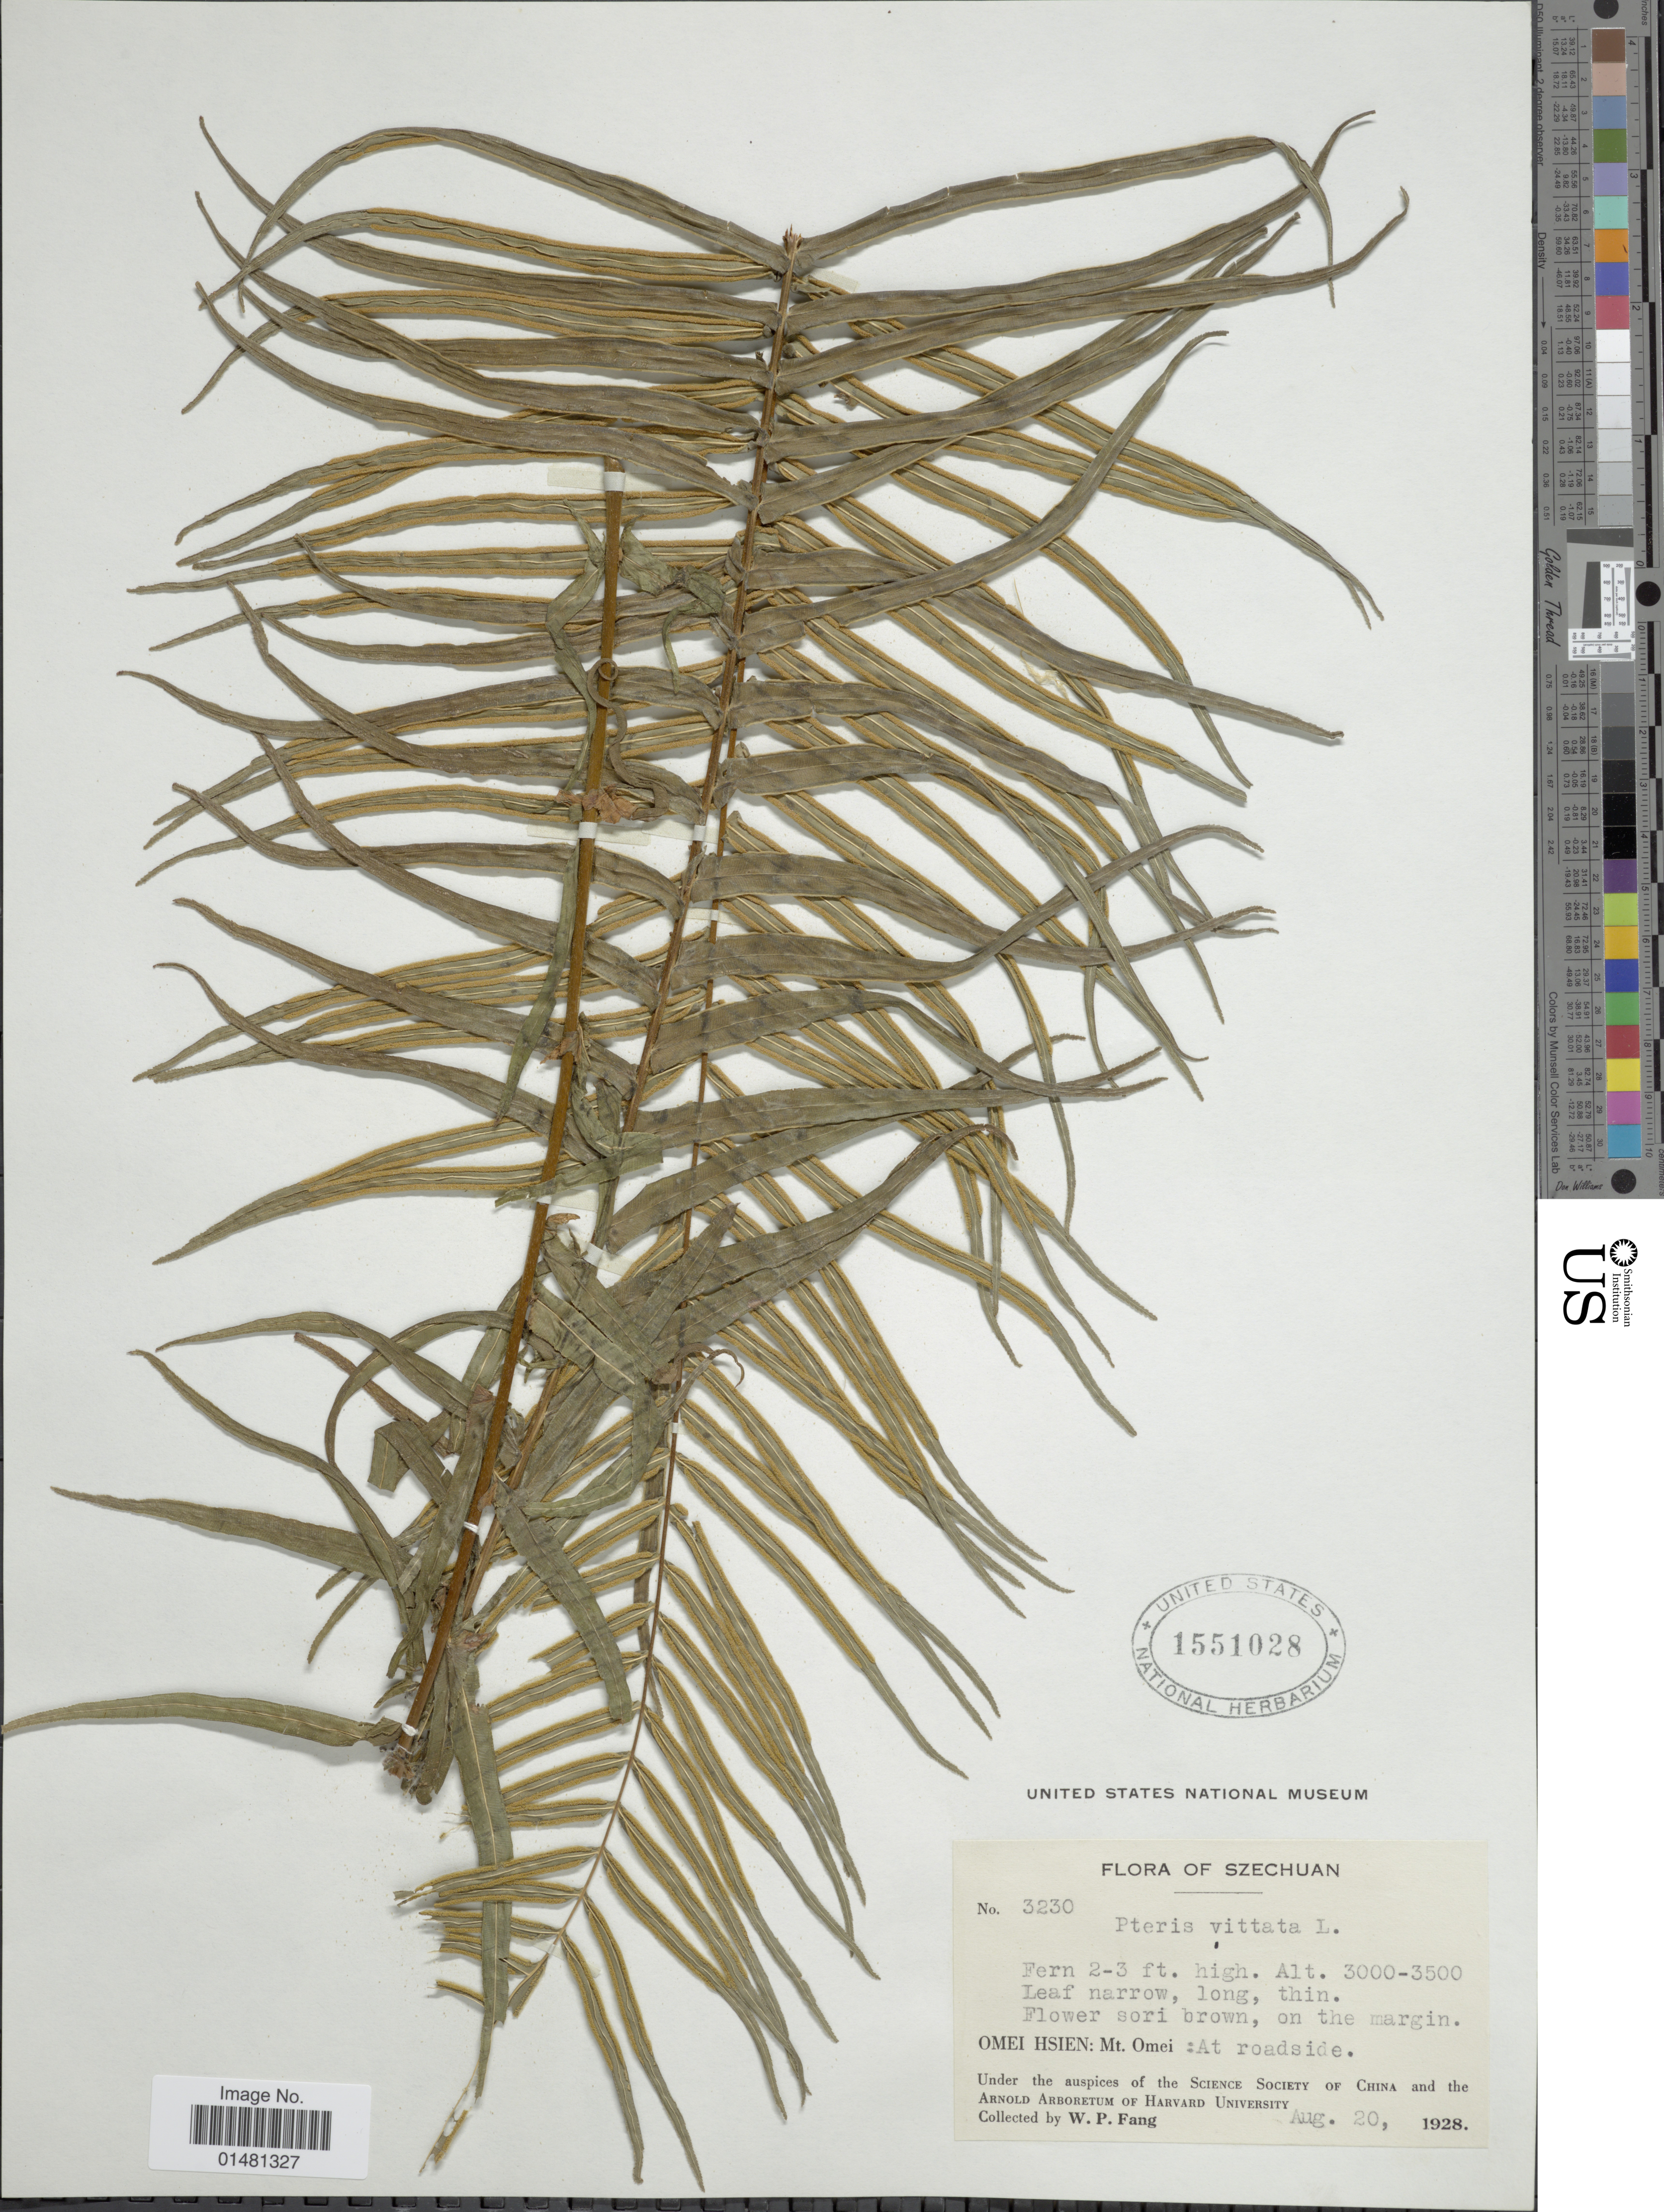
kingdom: Plantae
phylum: Tracheophyta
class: Polypodiopsida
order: Polypodiales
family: Pteridaceae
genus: Pteris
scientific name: Pteris vittata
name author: L.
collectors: W. P. Fang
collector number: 3230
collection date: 1928-08-20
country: China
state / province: Sichuan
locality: Szechuan, Omei Hsien: Mt Omei: At roadside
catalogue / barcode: US 1551028